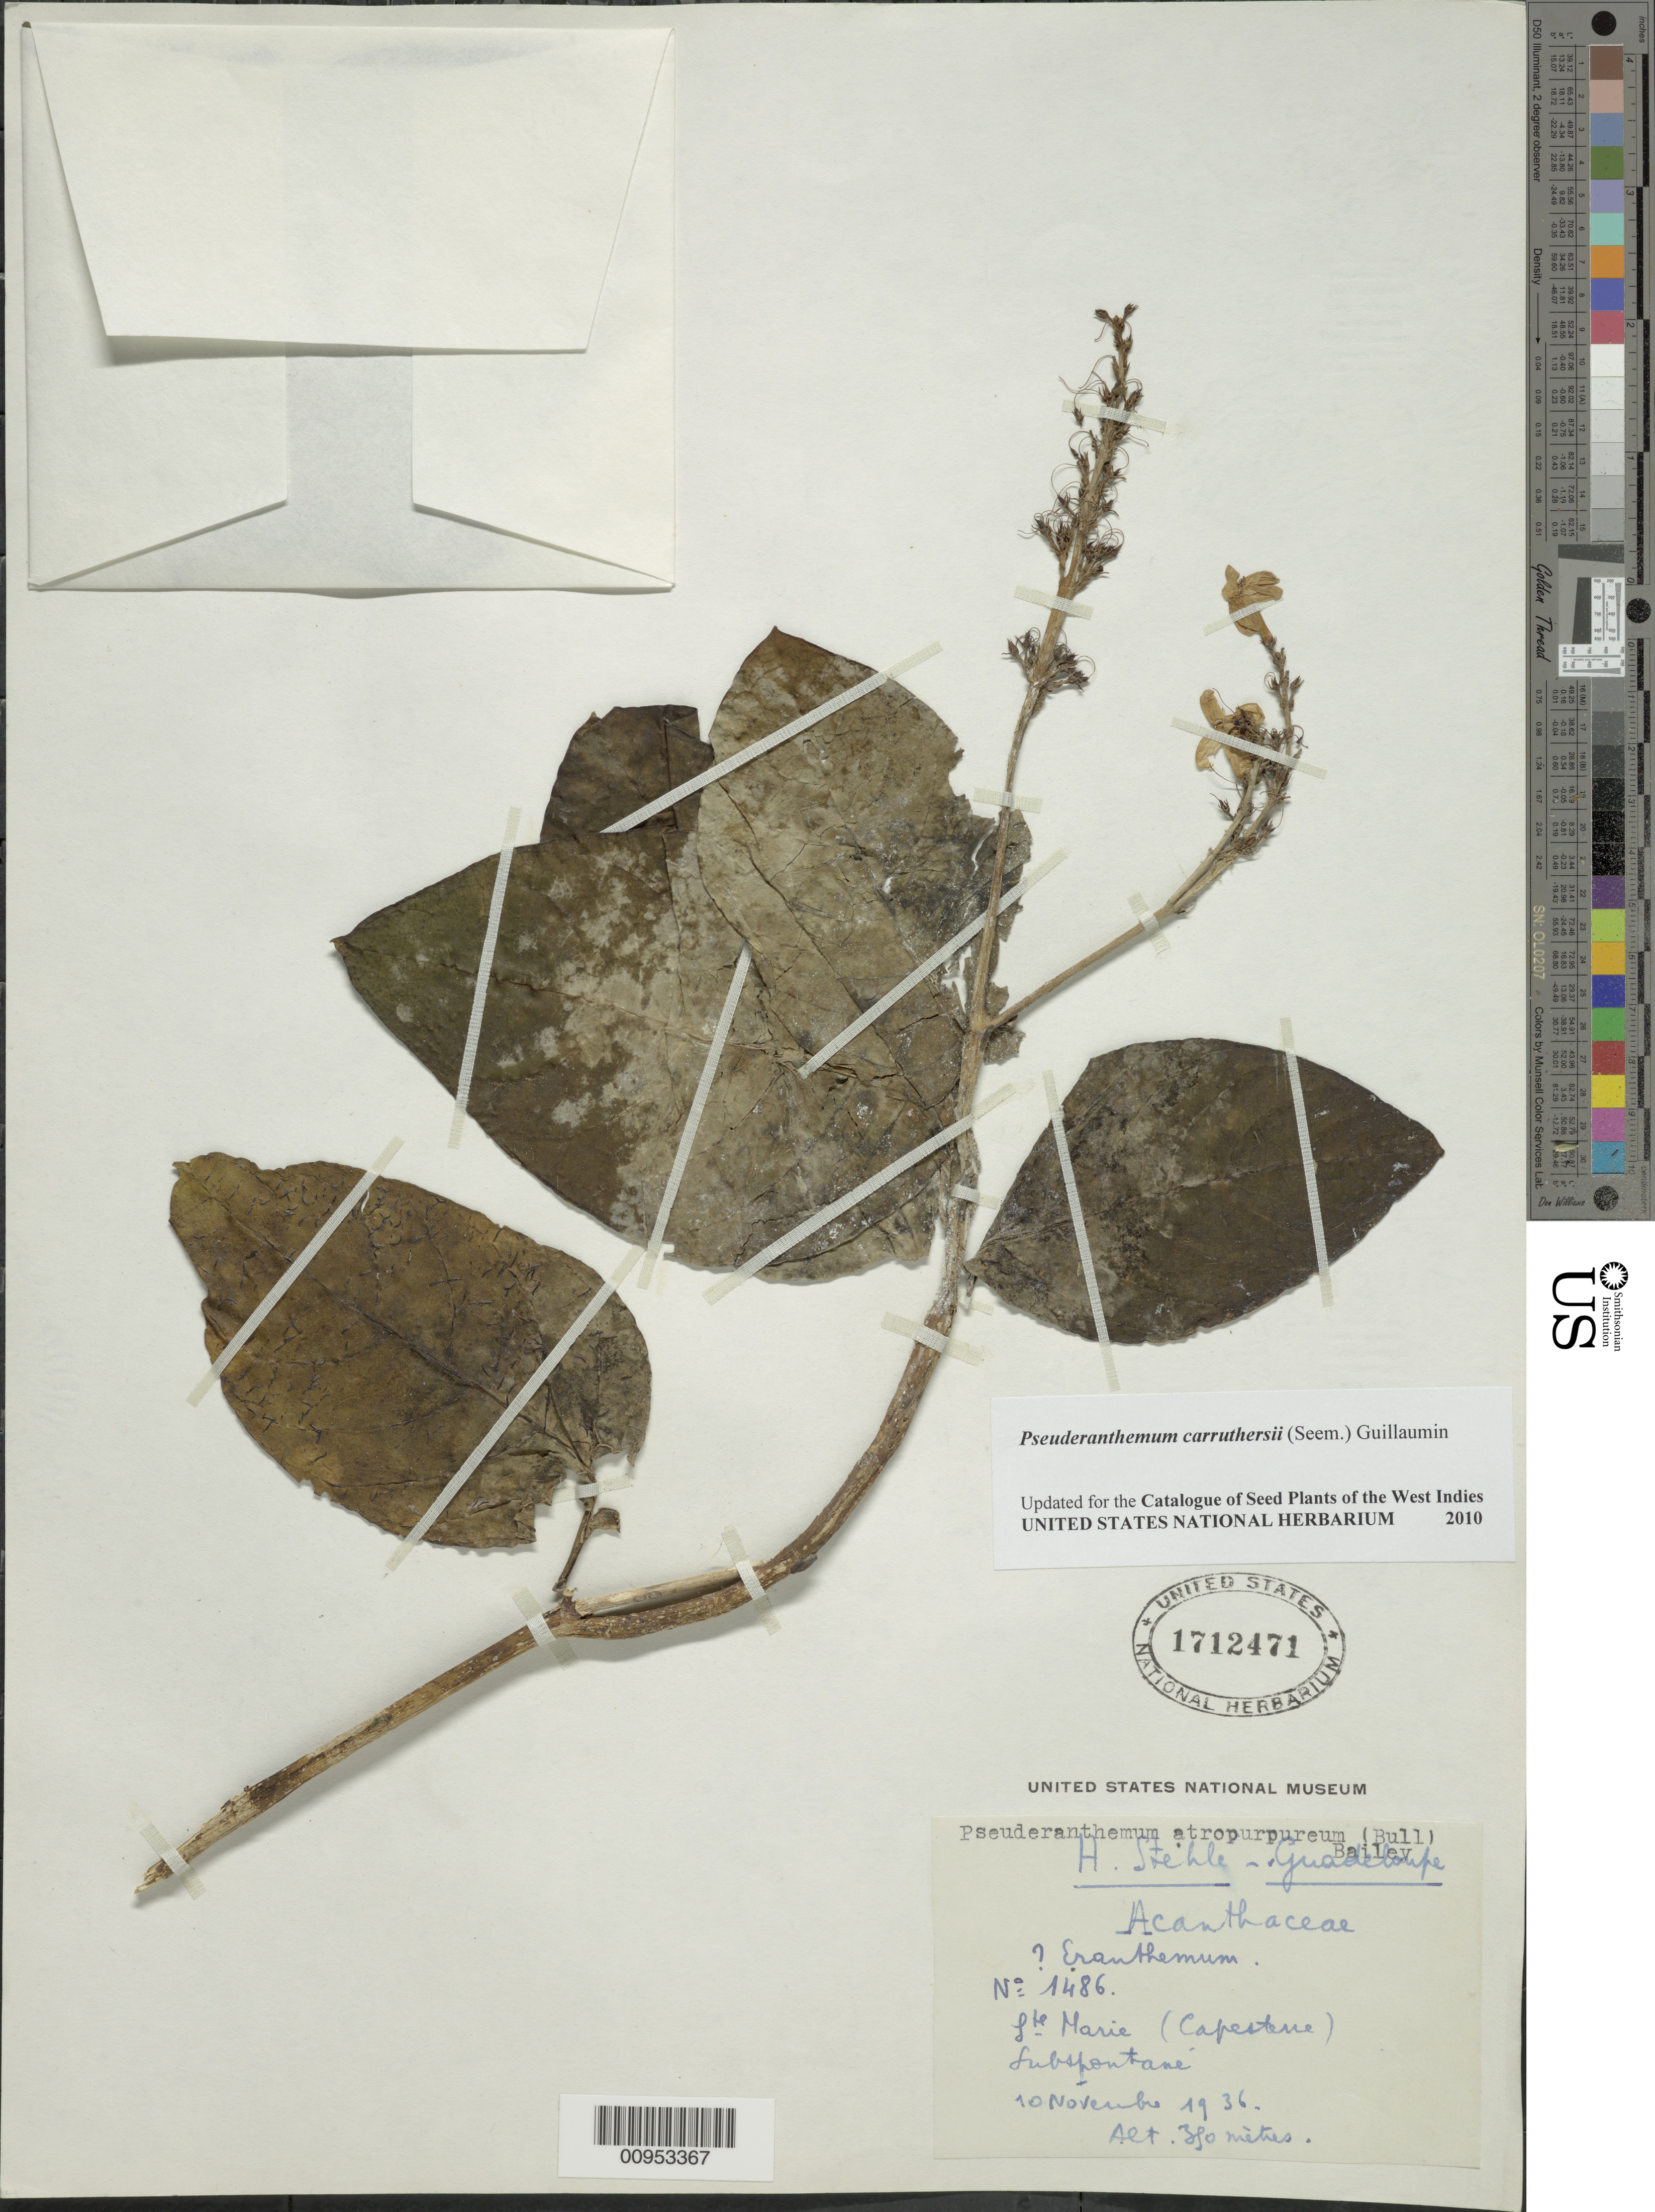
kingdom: Plantae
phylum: Tracheophyta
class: Magnoliopsida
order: Lamiales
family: Acanthaceae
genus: Pseuderanthemum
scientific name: Pseuderanthemum carruthersii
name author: (Seem.) Guillaumin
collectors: H. Stehlé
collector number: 1486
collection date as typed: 10 Nov 1936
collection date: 1936-11-10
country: Guadeloupe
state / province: St. Marie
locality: Capesterre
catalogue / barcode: US 1712471